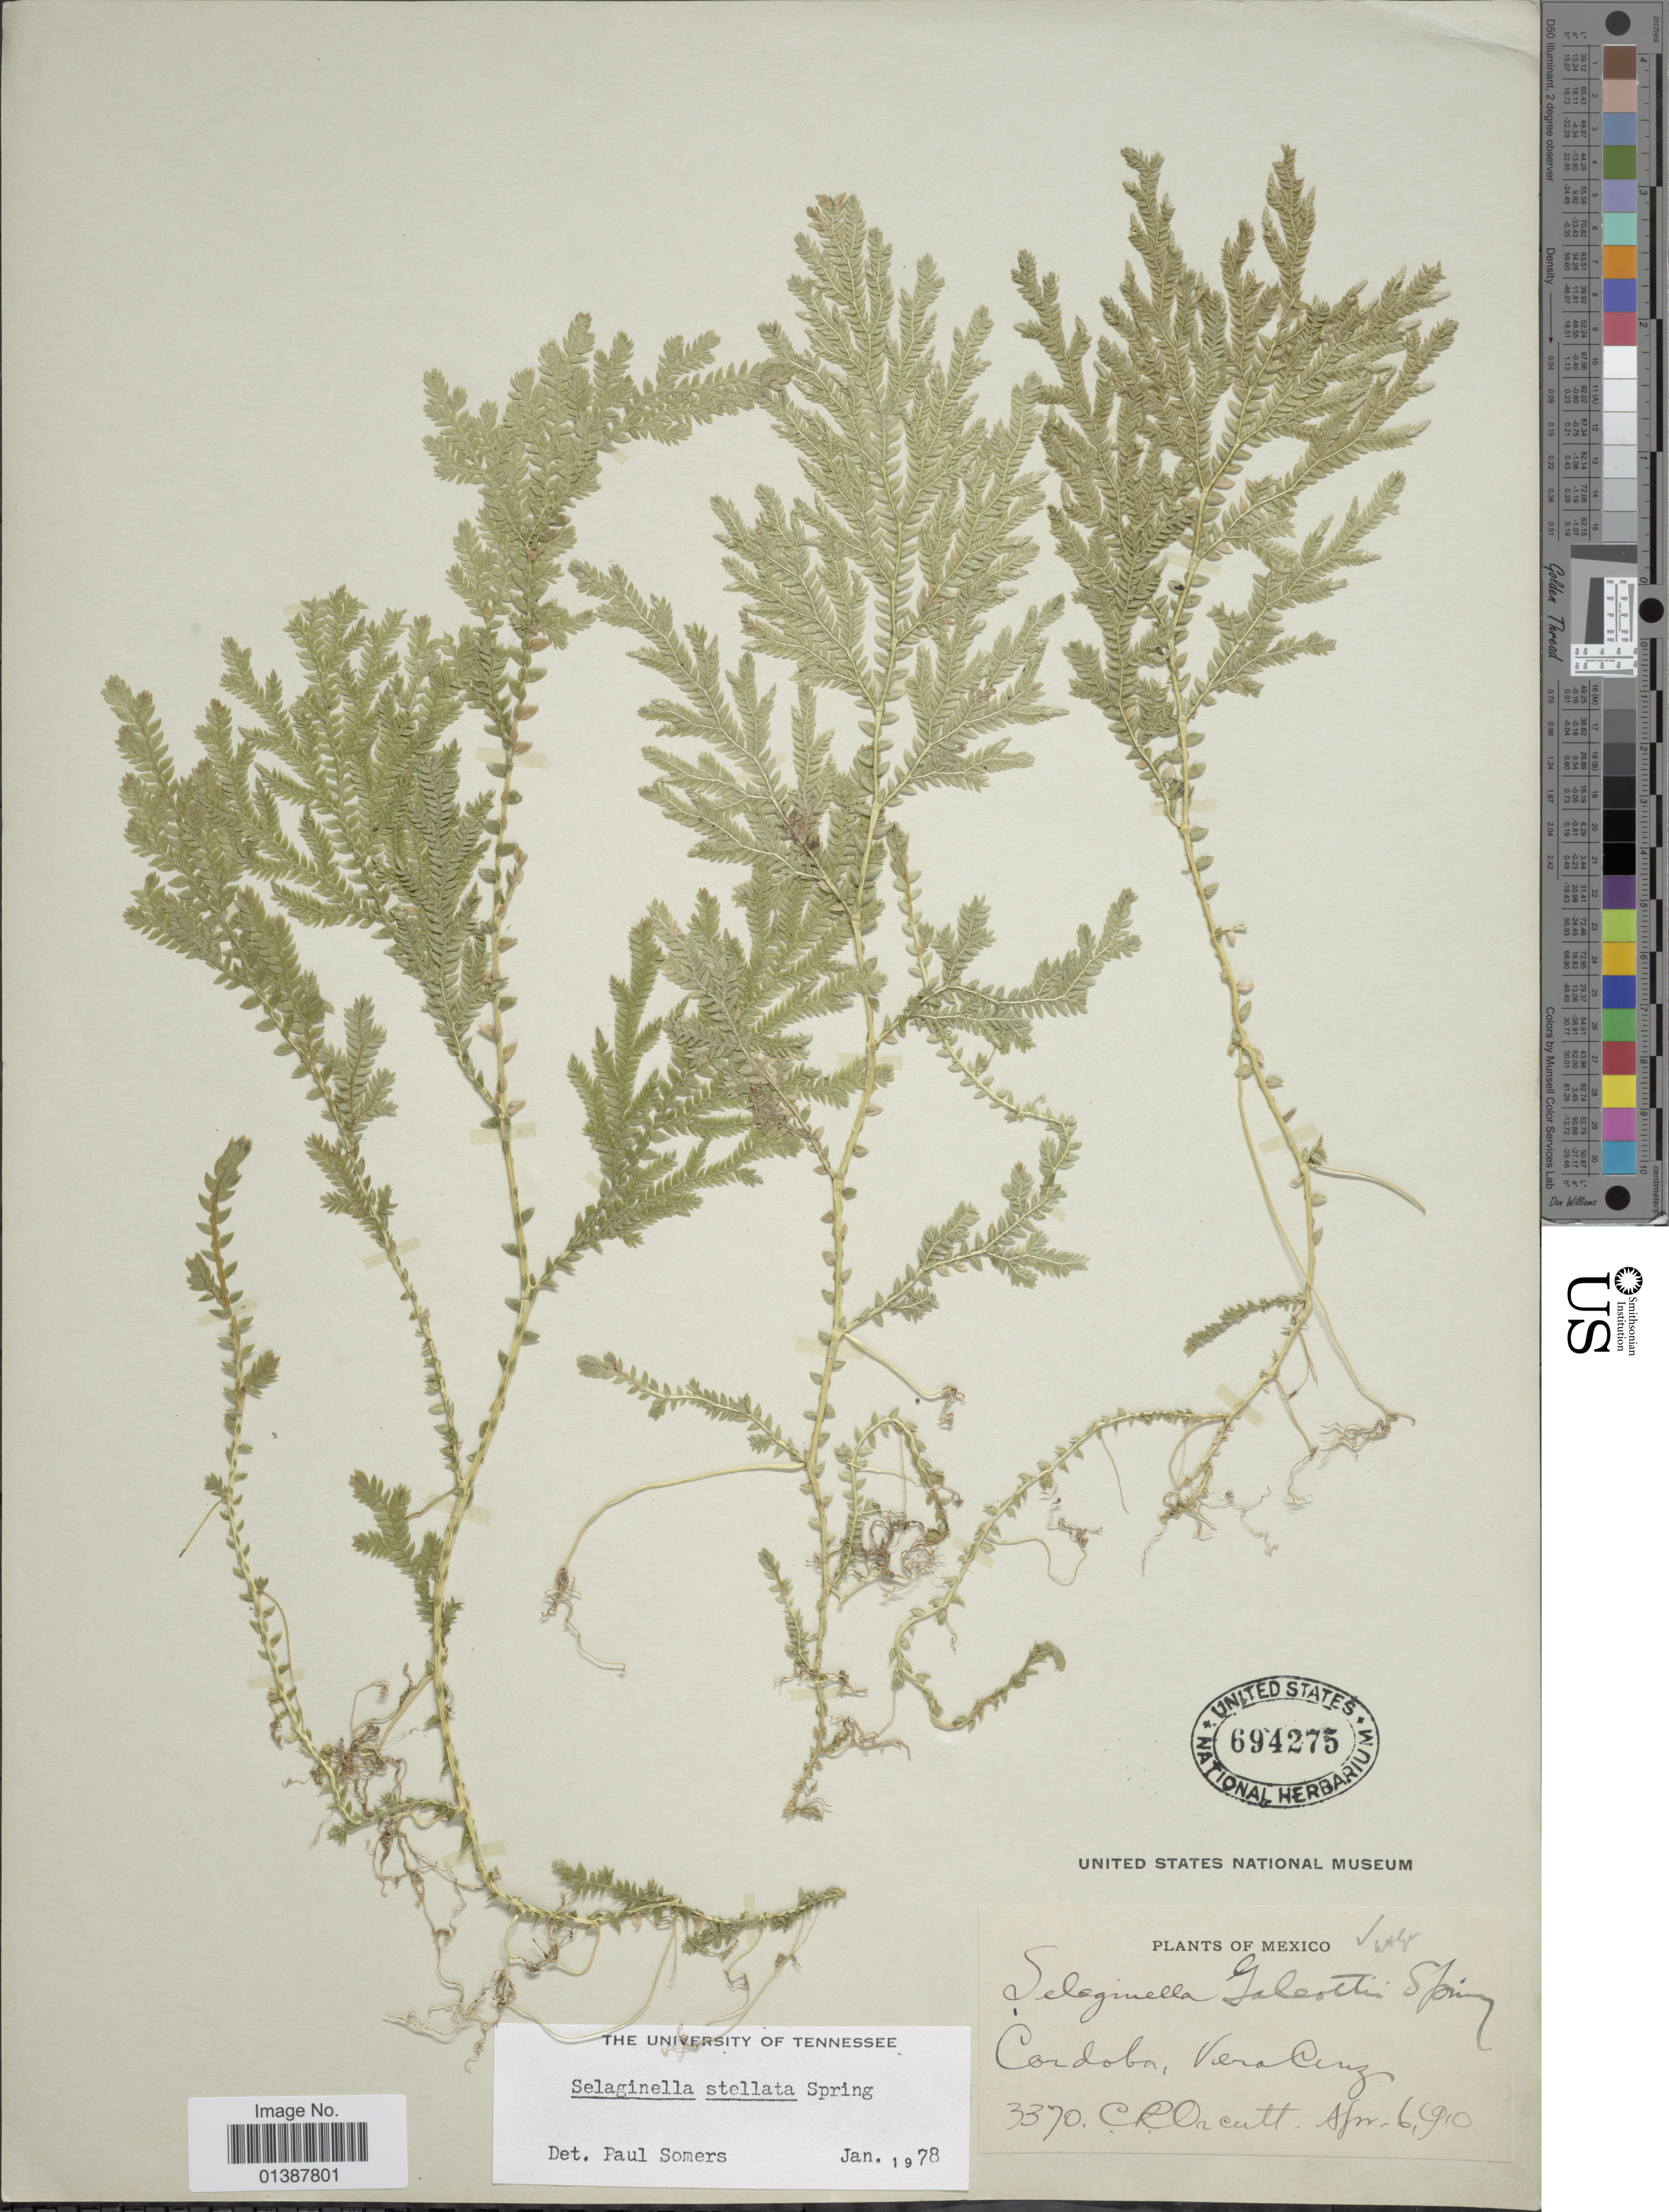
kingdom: Plantae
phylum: Tracheophyta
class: Lycopodiopsida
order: Selaginellales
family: Selaginellaceae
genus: Selaginella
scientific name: Selaginella galeottii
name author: Spring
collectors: C. R. Orcutt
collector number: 3370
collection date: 1910-04-06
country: Mexico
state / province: Veracruz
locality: Cordoba, Veracruz.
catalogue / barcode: US 694275